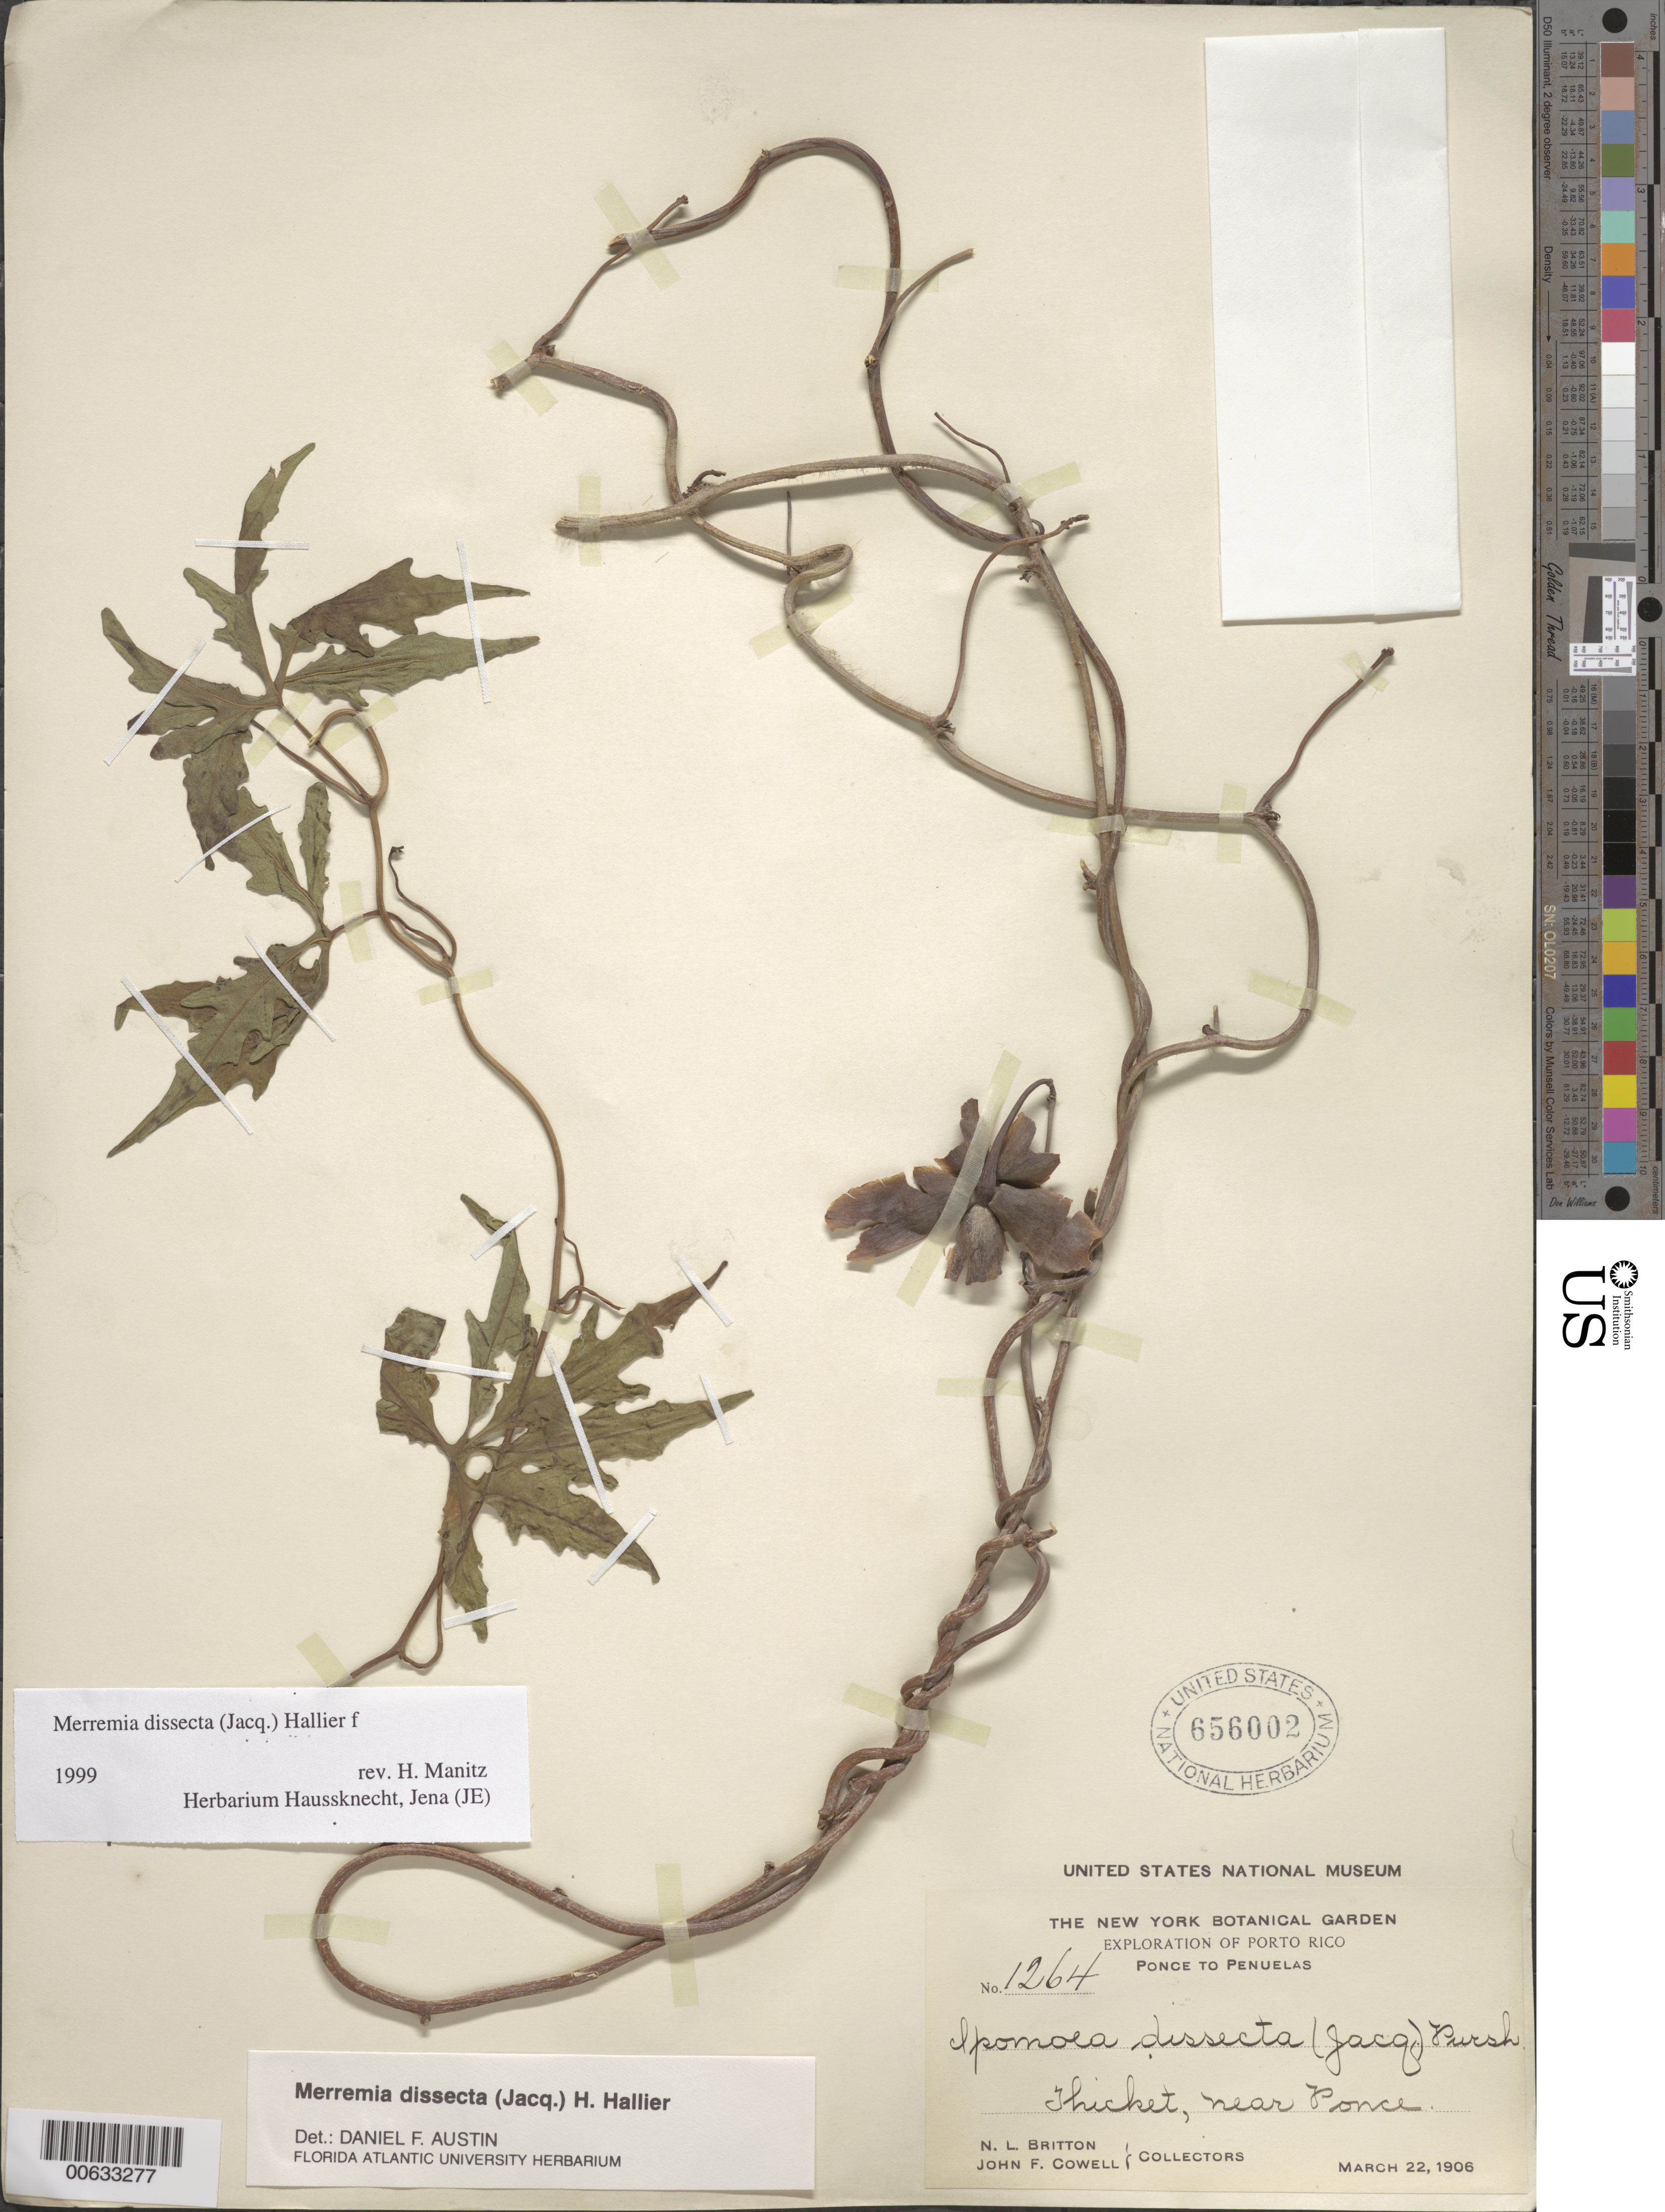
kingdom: Plantae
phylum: Tracheophyta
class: Magnoliopsida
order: Solanales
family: Convolvulaceae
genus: Distimake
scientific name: Distimake dissectus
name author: (Jacq.) A. R. Simões & Staples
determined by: Strong, Mark T., (BOT), Smithsonian Institution - National Museum of Natural History (UNITED STATES)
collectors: N. Britton & J. F. Cowell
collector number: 1264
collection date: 1906-03-22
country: Puerto Rico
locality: Porto Rico, Ponce to Penuelas, near Ponce.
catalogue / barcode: US 656002